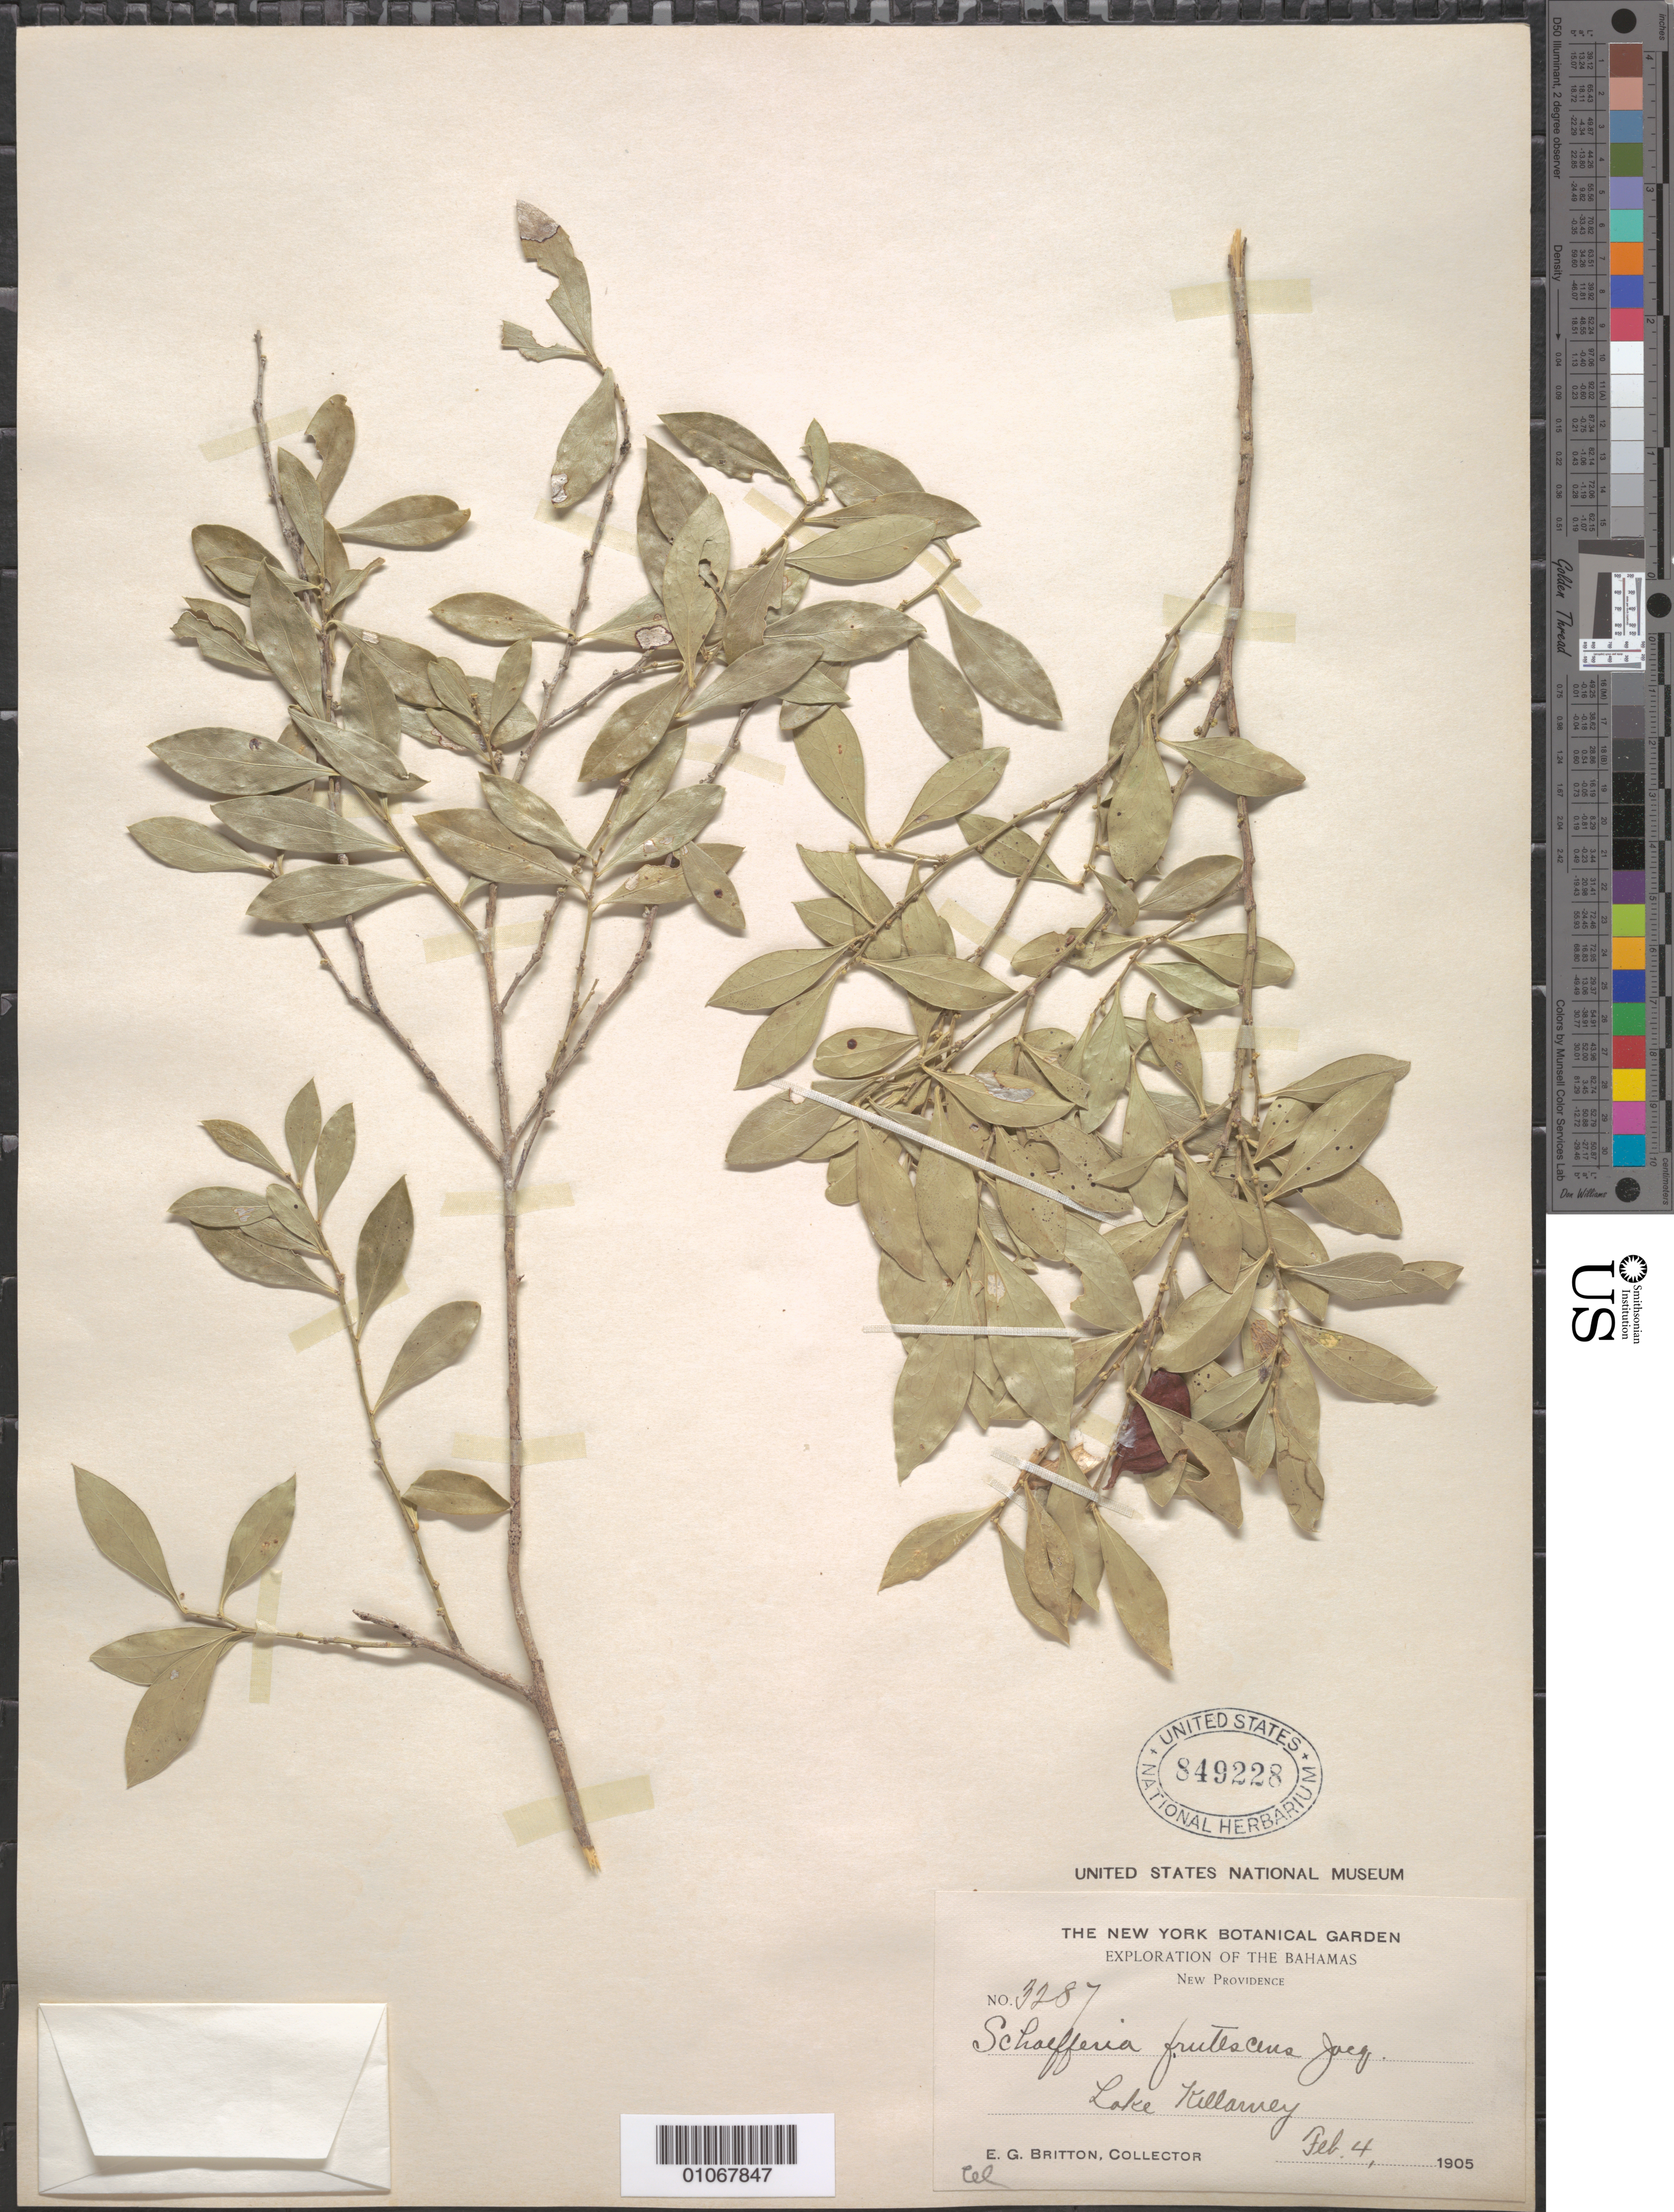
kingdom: Plantae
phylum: Tracheophyta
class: Magnoliopsida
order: Celastrales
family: Celastraceae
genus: Schaefferia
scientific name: Schaefferia frutescens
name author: Jacq.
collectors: E. G. Britton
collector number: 3284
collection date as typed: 04 Feb 1905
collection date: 1905-02-04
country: Bahamas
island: New Providence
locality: Lake Killarney.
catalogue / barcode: US 849228